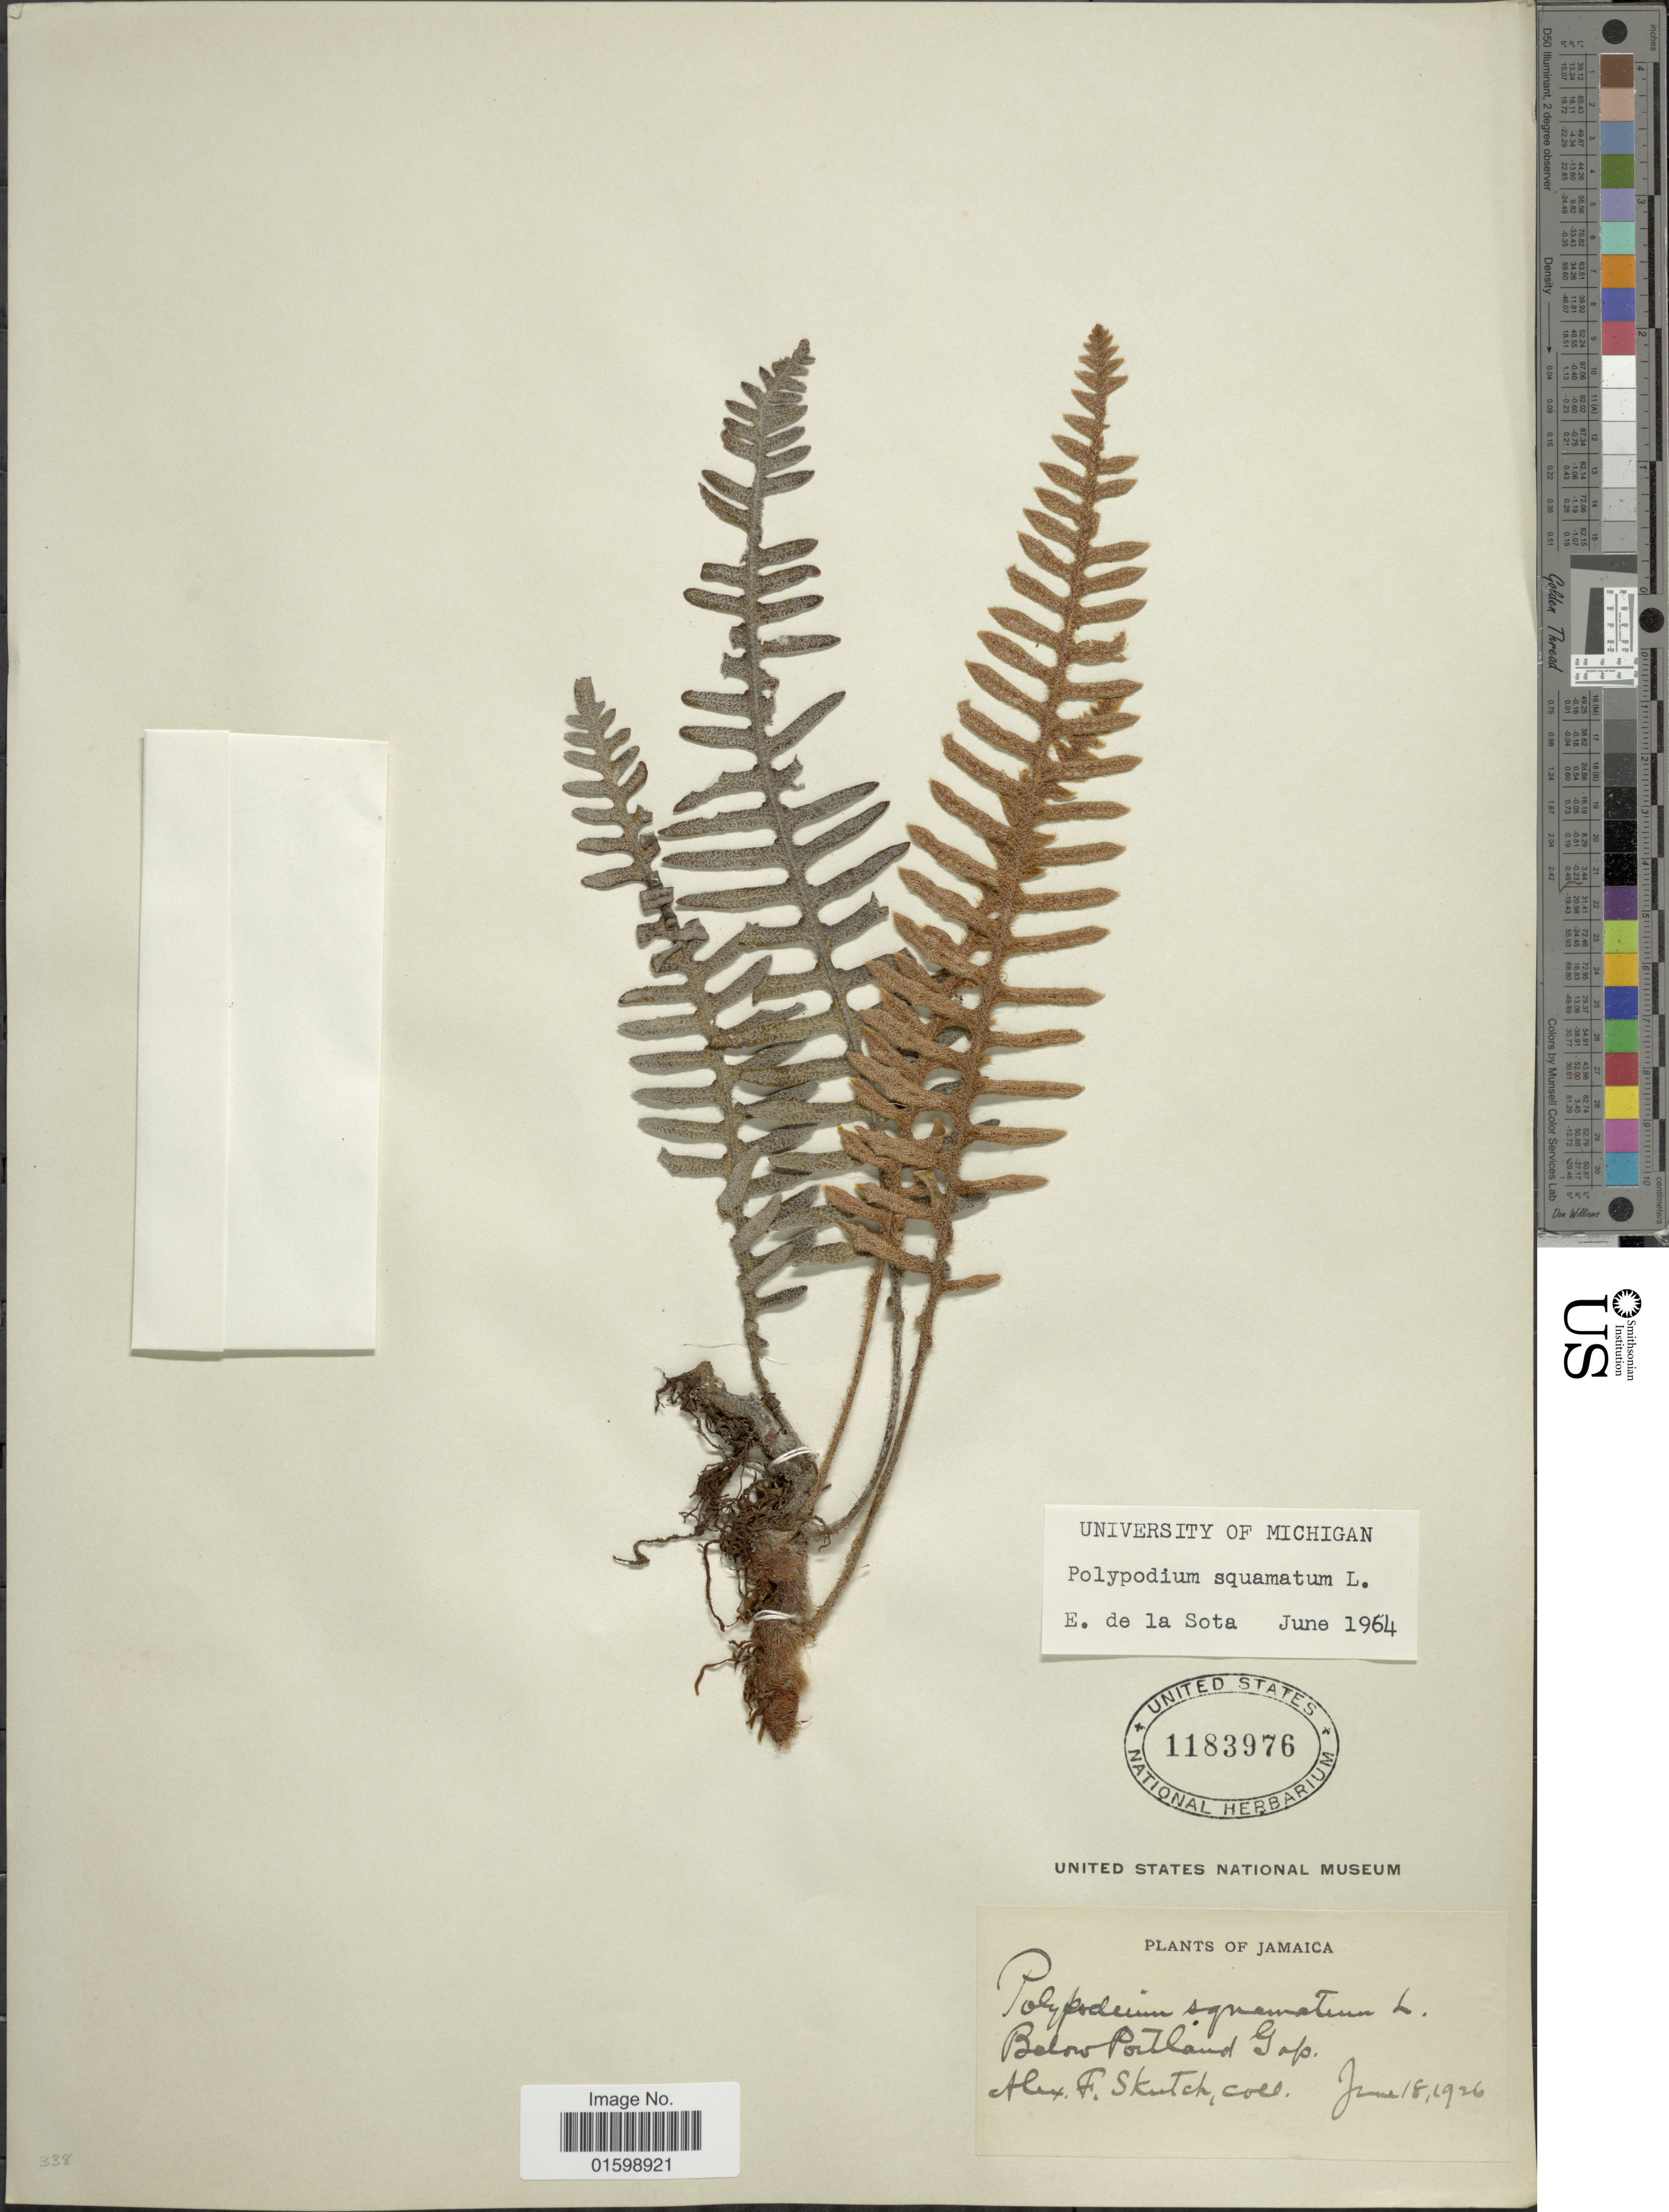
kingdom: Plantae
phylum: Tracheophyta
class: Polypodiopsida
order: Polypodiales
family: Polypodiaceae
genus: Pleopeltis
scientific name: Pleopeltis squamata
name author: (L.) J. Sm.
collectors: A. F. Skutch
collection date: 1926-06-18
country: Jamaica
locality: Below Portland Gap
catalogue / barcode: US 1183976